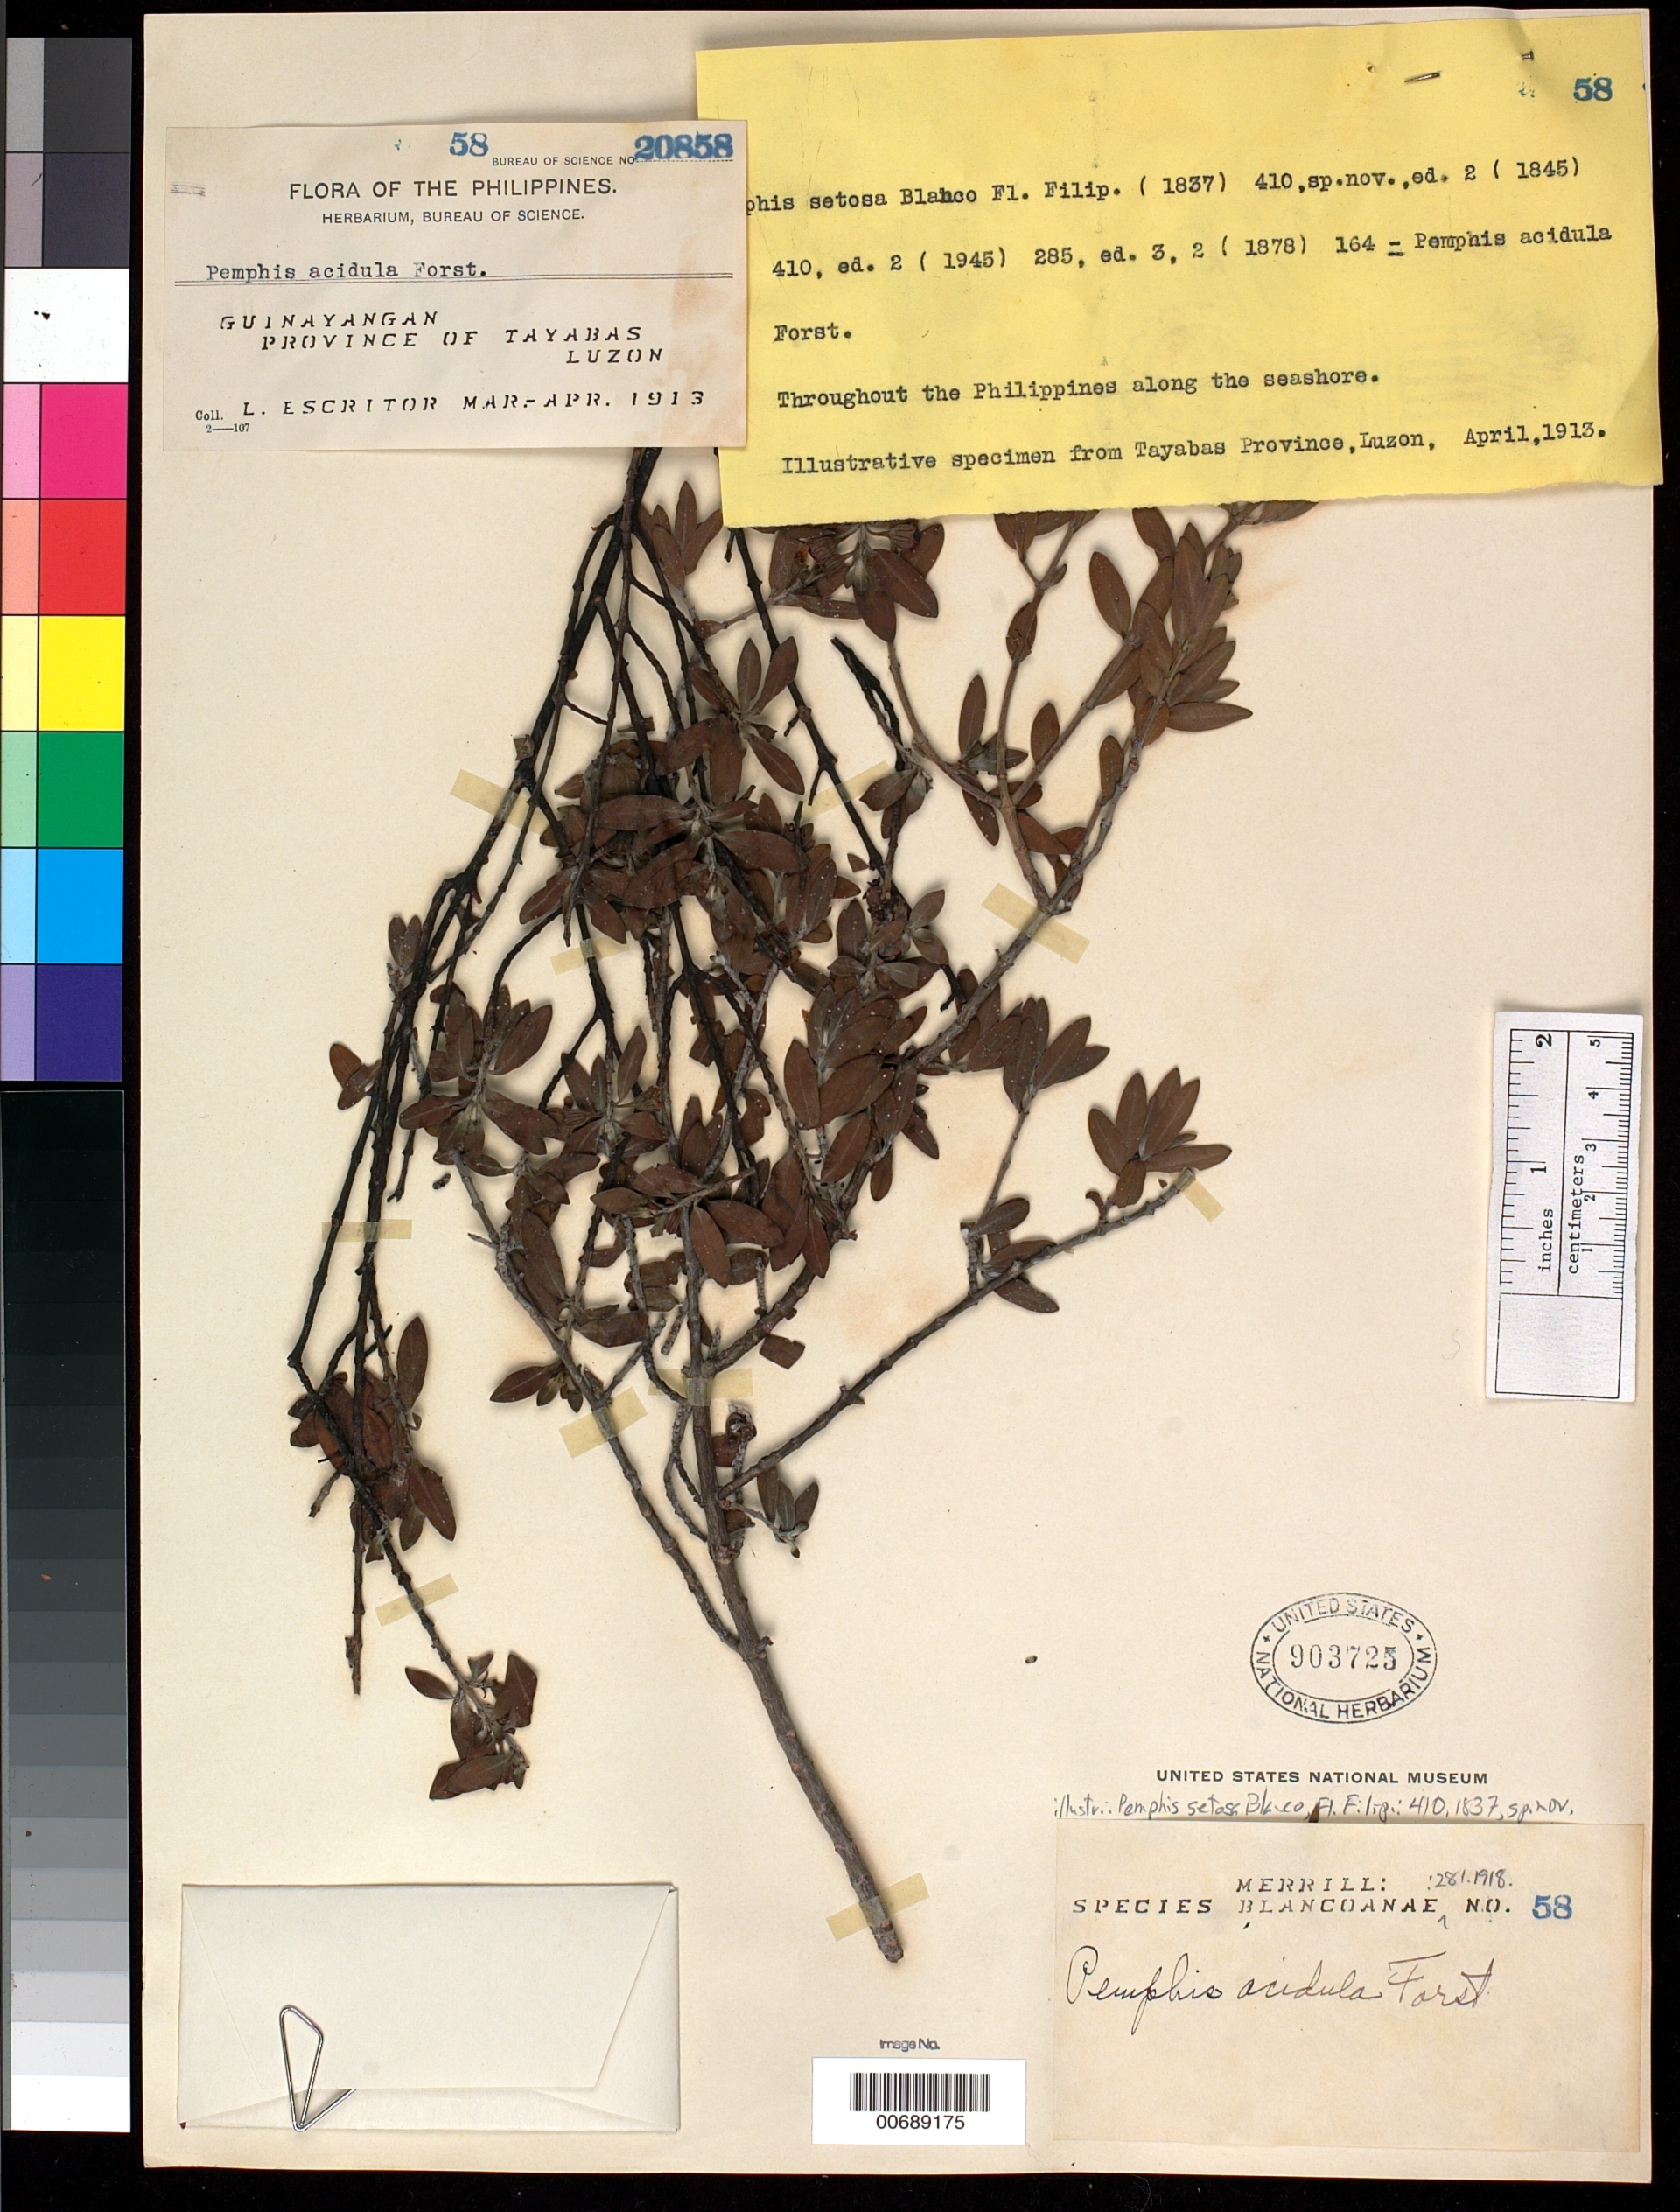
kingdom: Plantae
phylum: Tracheophyta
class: Magnoliopsida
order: Myrtales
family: Lythraceae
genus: Pemphis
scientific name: Pemphis acidula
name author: J.R. Forst. & G. Forst.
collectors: L. Escritor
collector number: Sp. Blancoan. 0058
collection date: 1913-04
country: Philippines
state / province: Calabarzon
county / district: Quezon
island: Luzon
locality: Guinayangan. Tayabas.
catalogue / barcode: US 903725